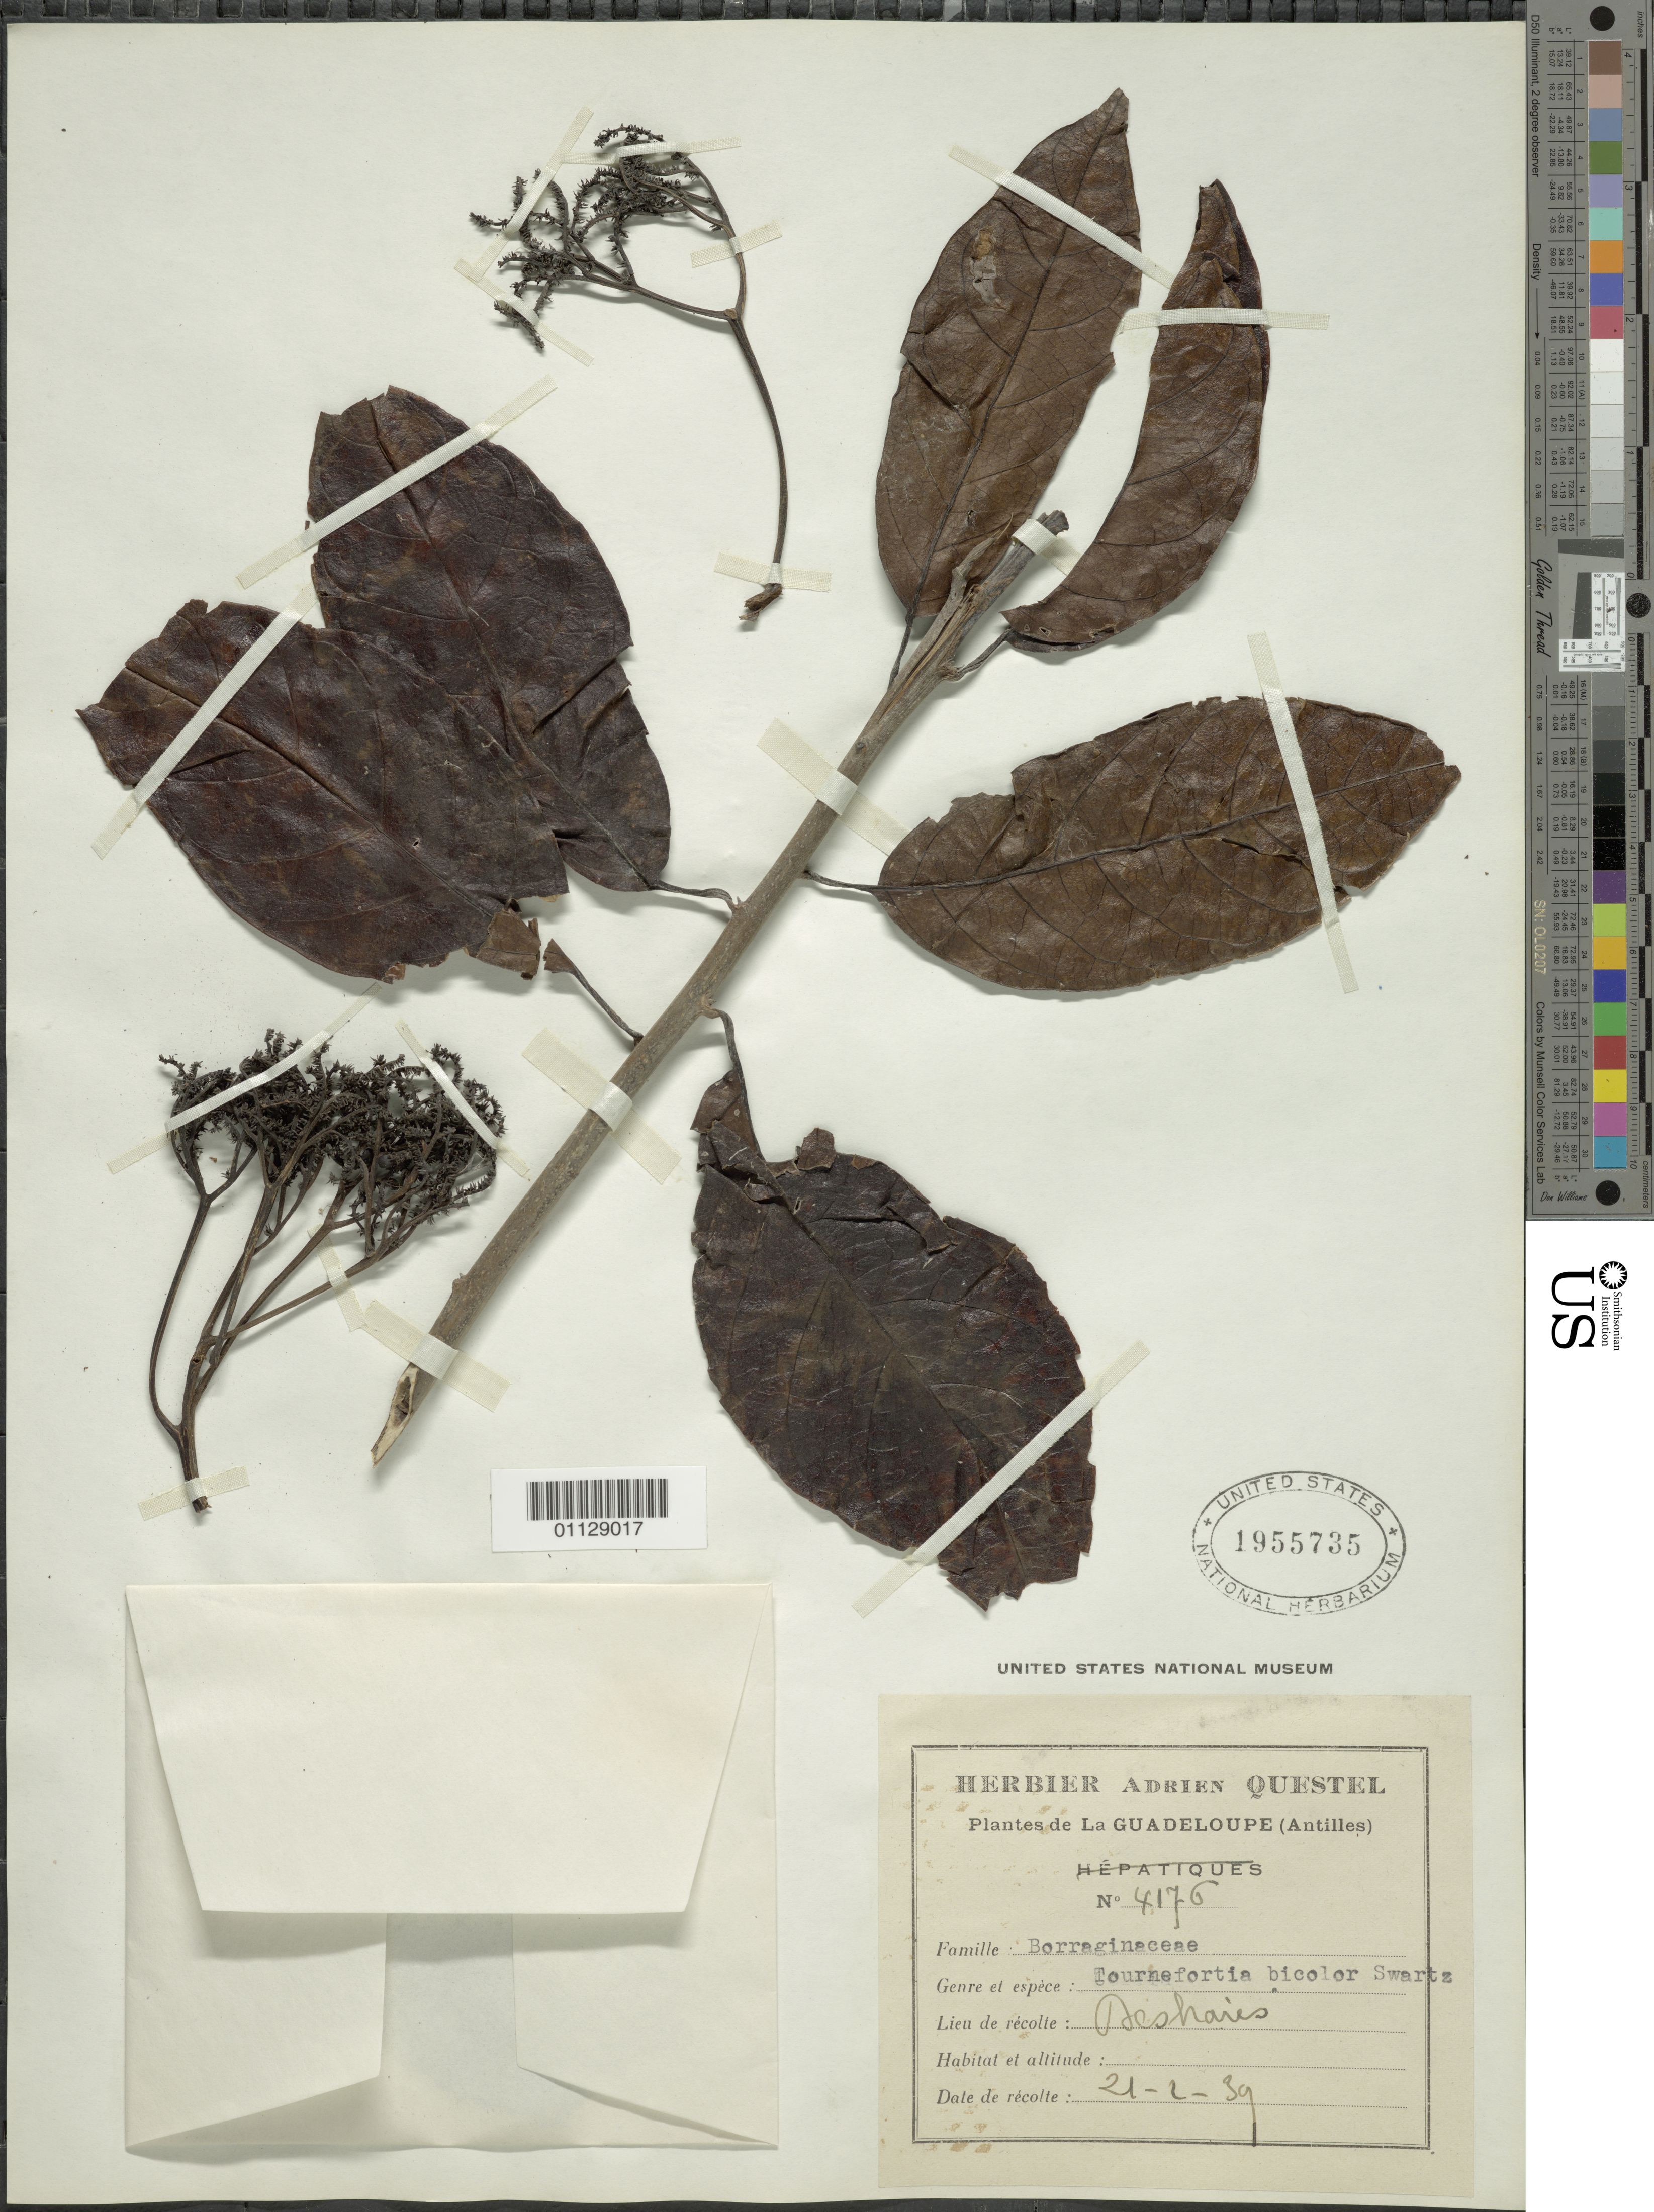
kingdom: Plantae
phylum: Tracheophyta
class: Magnoliopsida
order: Boraginales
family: Heliotropiaceae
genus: Tournefortia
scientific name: Tournefortia bicolor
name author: Sw.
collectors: A. Questel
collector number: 4176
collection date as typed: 21 Feb 1939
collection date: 1939-02-21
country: Guadeloupe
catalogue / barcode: US 1955735